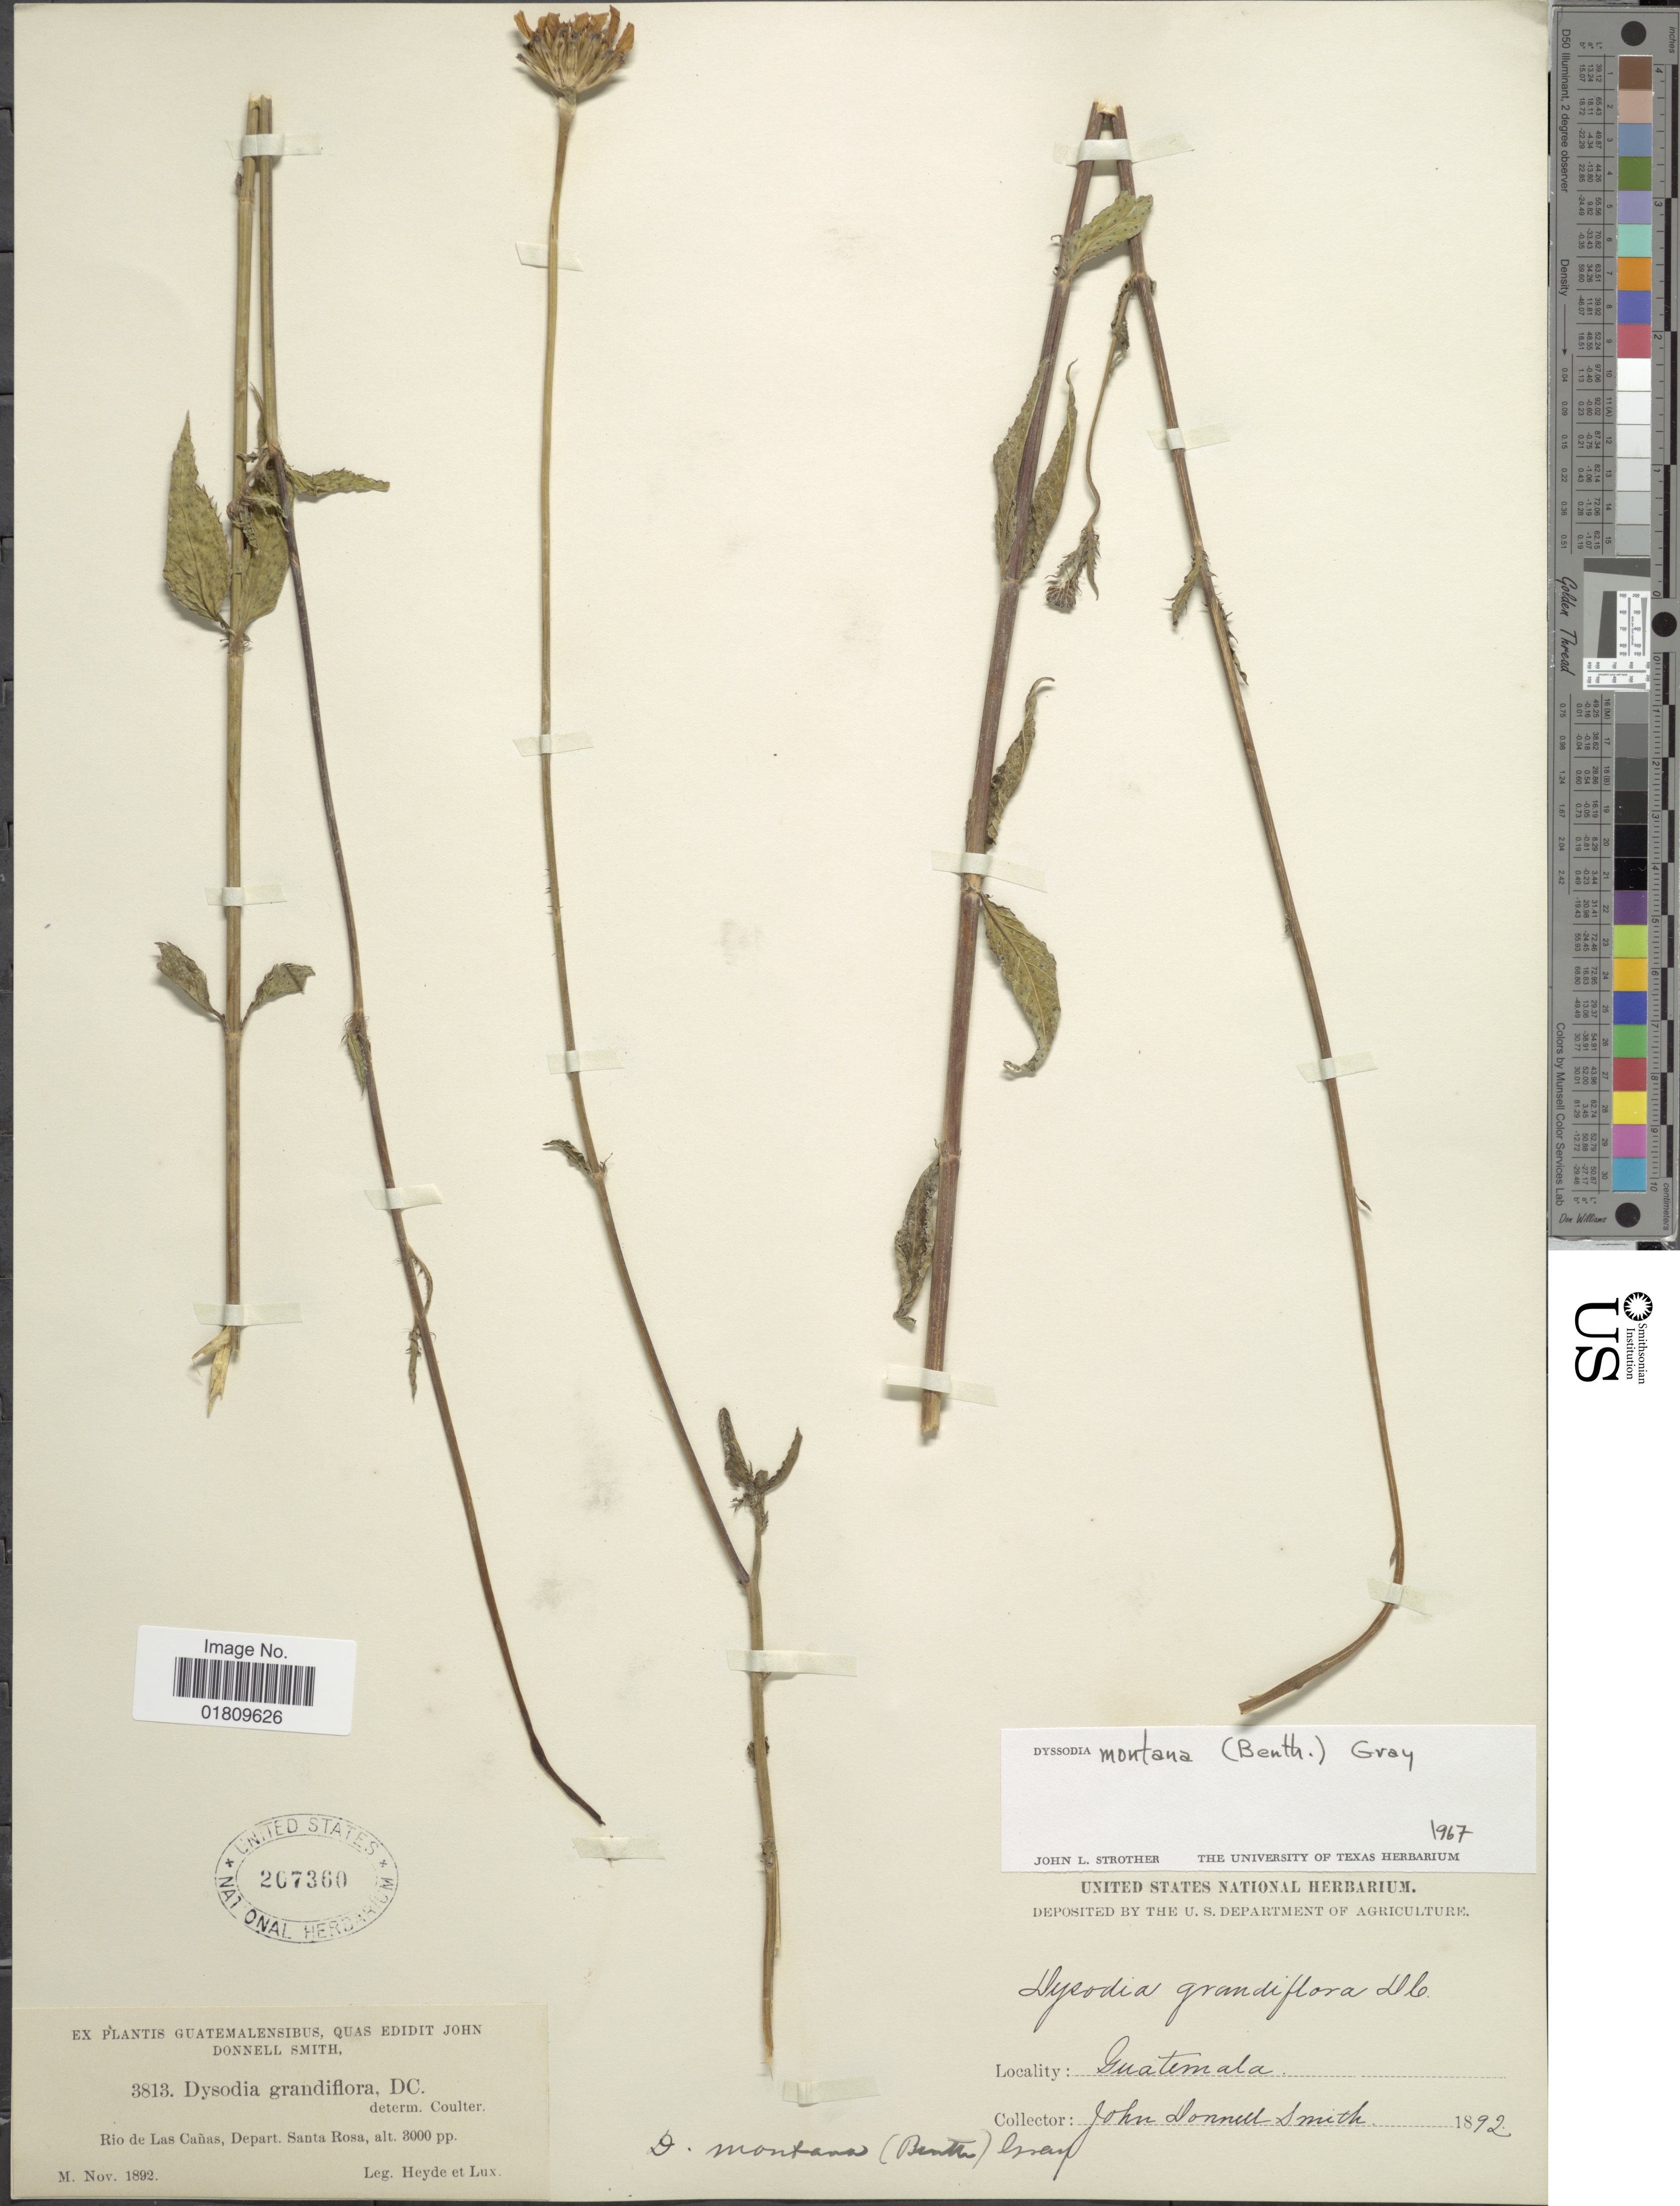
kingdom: Plantae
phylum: Tracheophyta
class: Magnoliopsida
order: Asterales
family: Asteraceae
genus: Dyssodia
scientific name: Dyssodia montana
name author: (Benth.) A. Gray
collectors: J. Donnell Smith, Heyde & Lux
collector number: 3813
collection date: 1892-11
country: Guatemala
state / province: Santa Rosa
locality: Rio delas Cañas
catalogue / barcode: US 207360